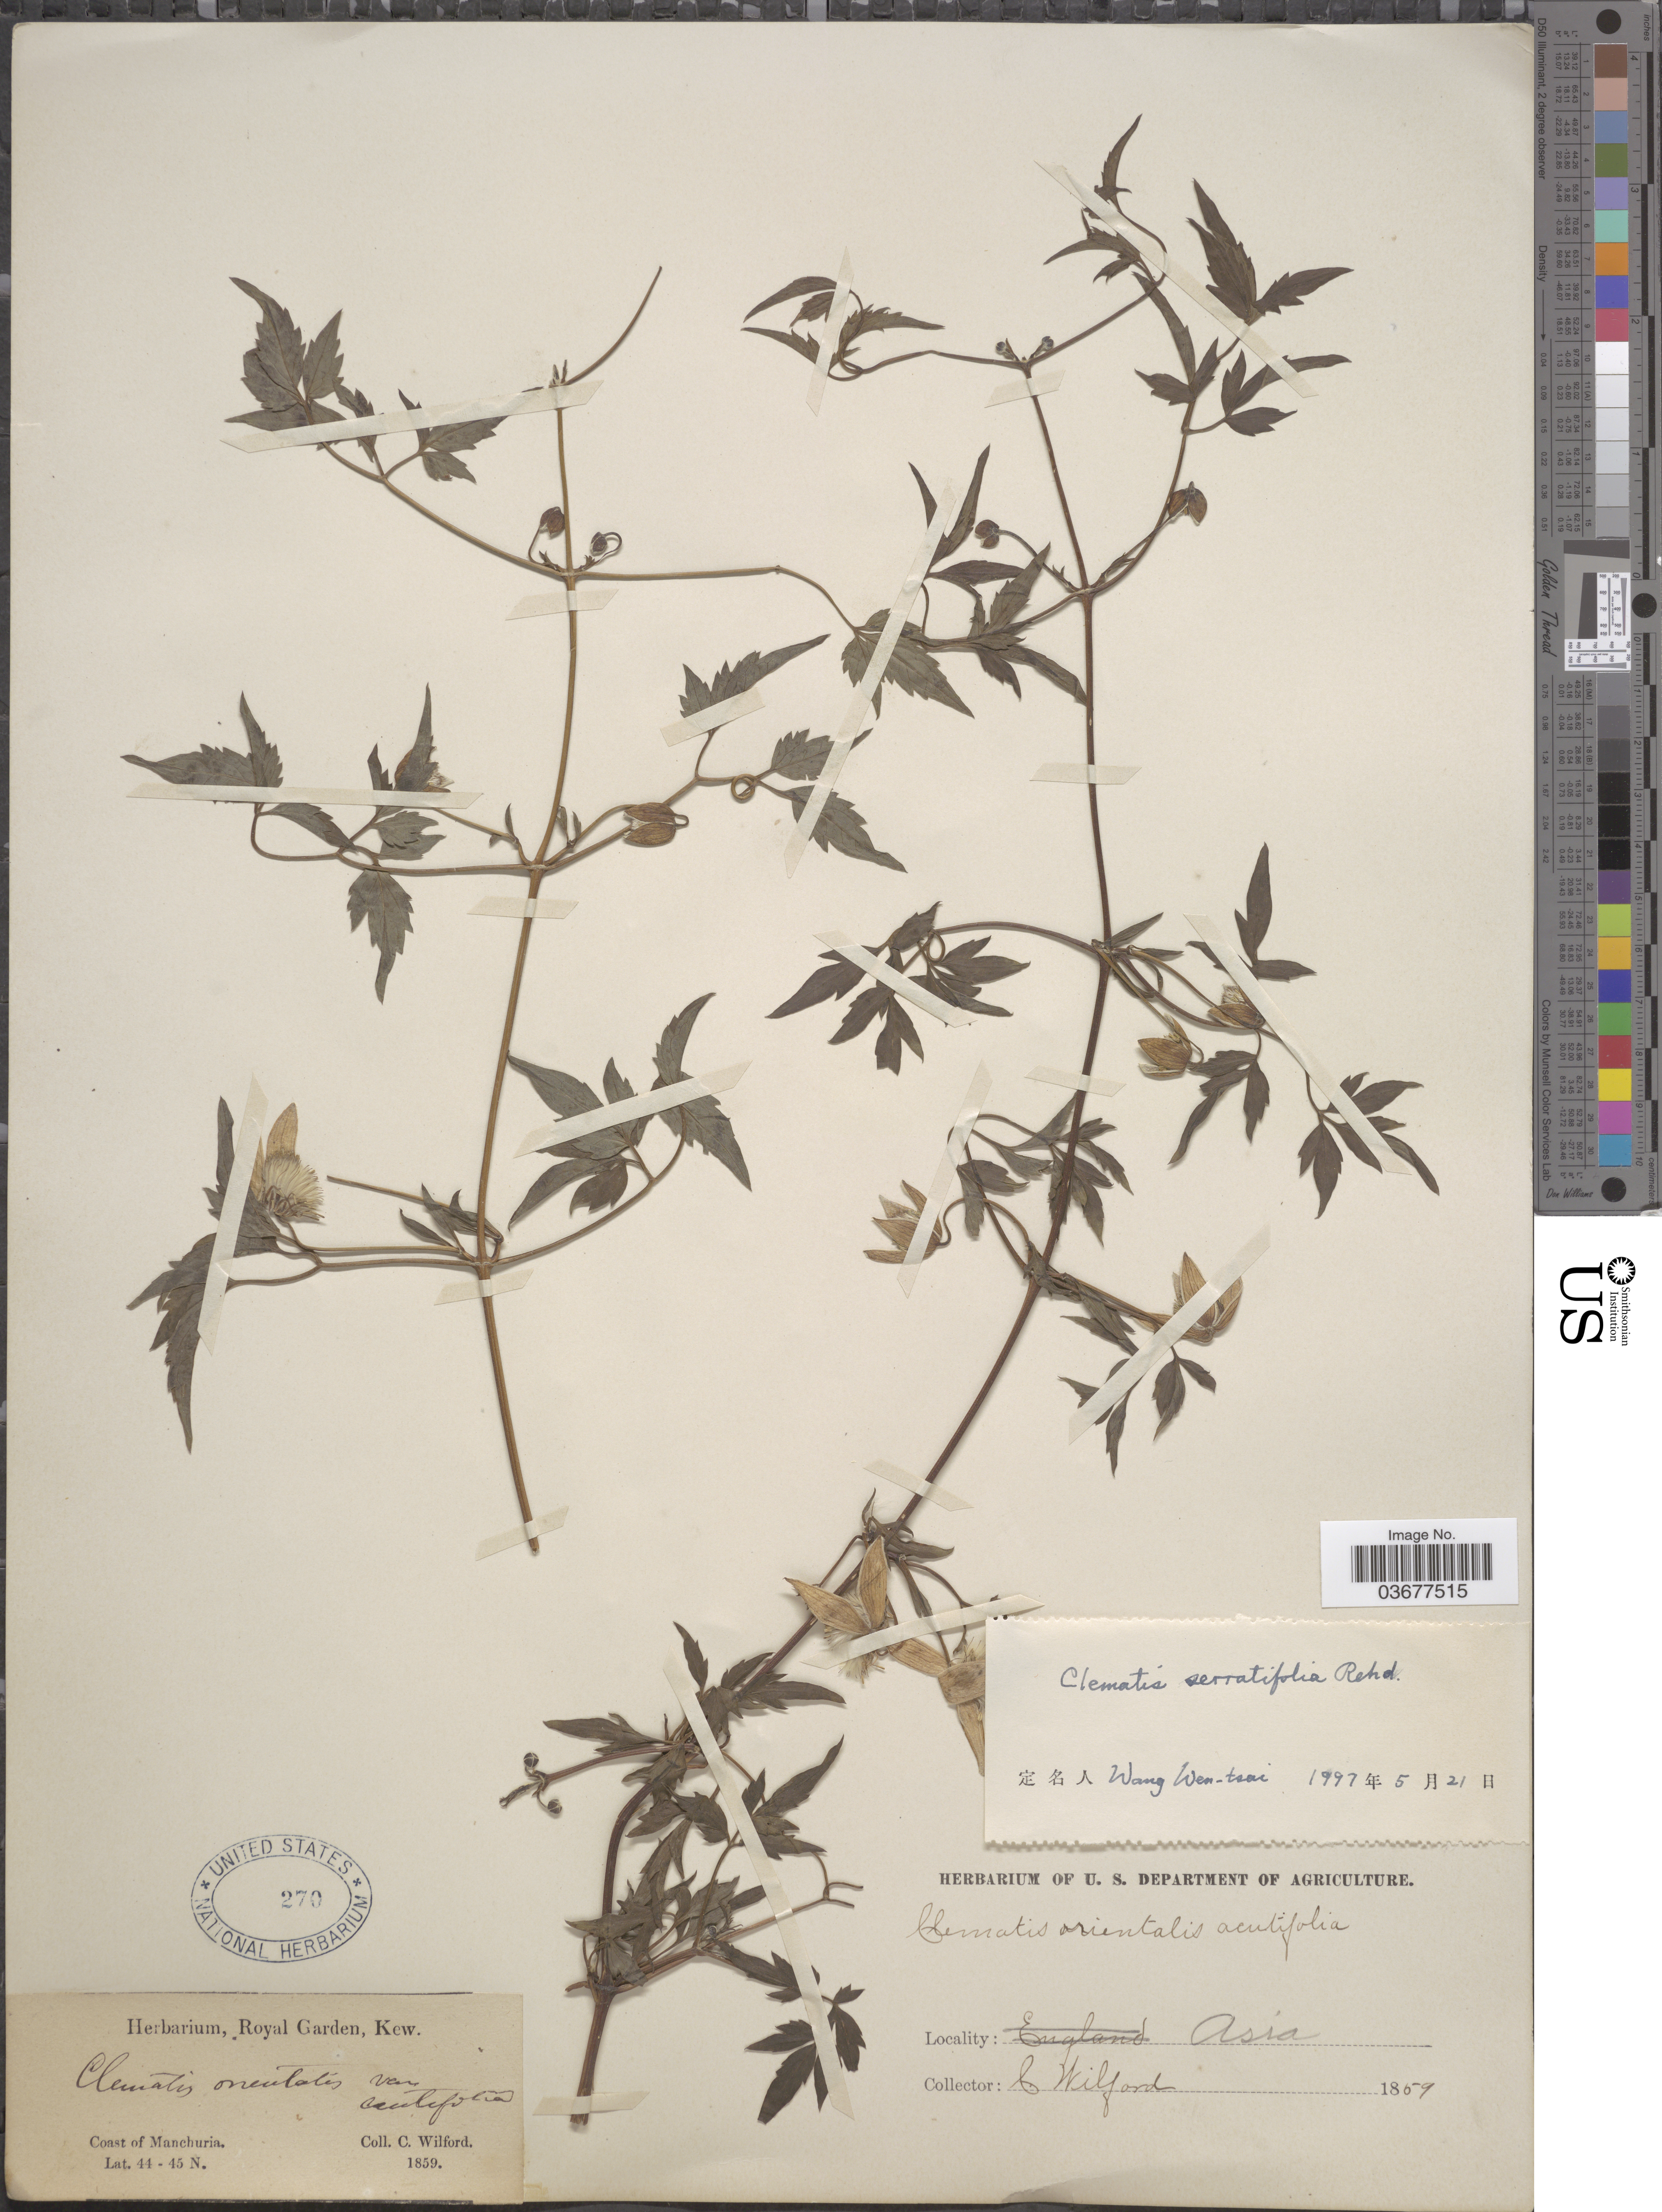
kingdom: Plantae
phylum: Tracheophyta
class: Magnoliopsida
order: Ranunculales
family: Ranunculaceae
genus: Clematis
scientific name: Clematis serratifolia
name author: Rehder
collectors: C. Wilford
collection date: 1859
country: China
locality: Coast of Manchuria. Asia.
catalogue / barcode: US 270